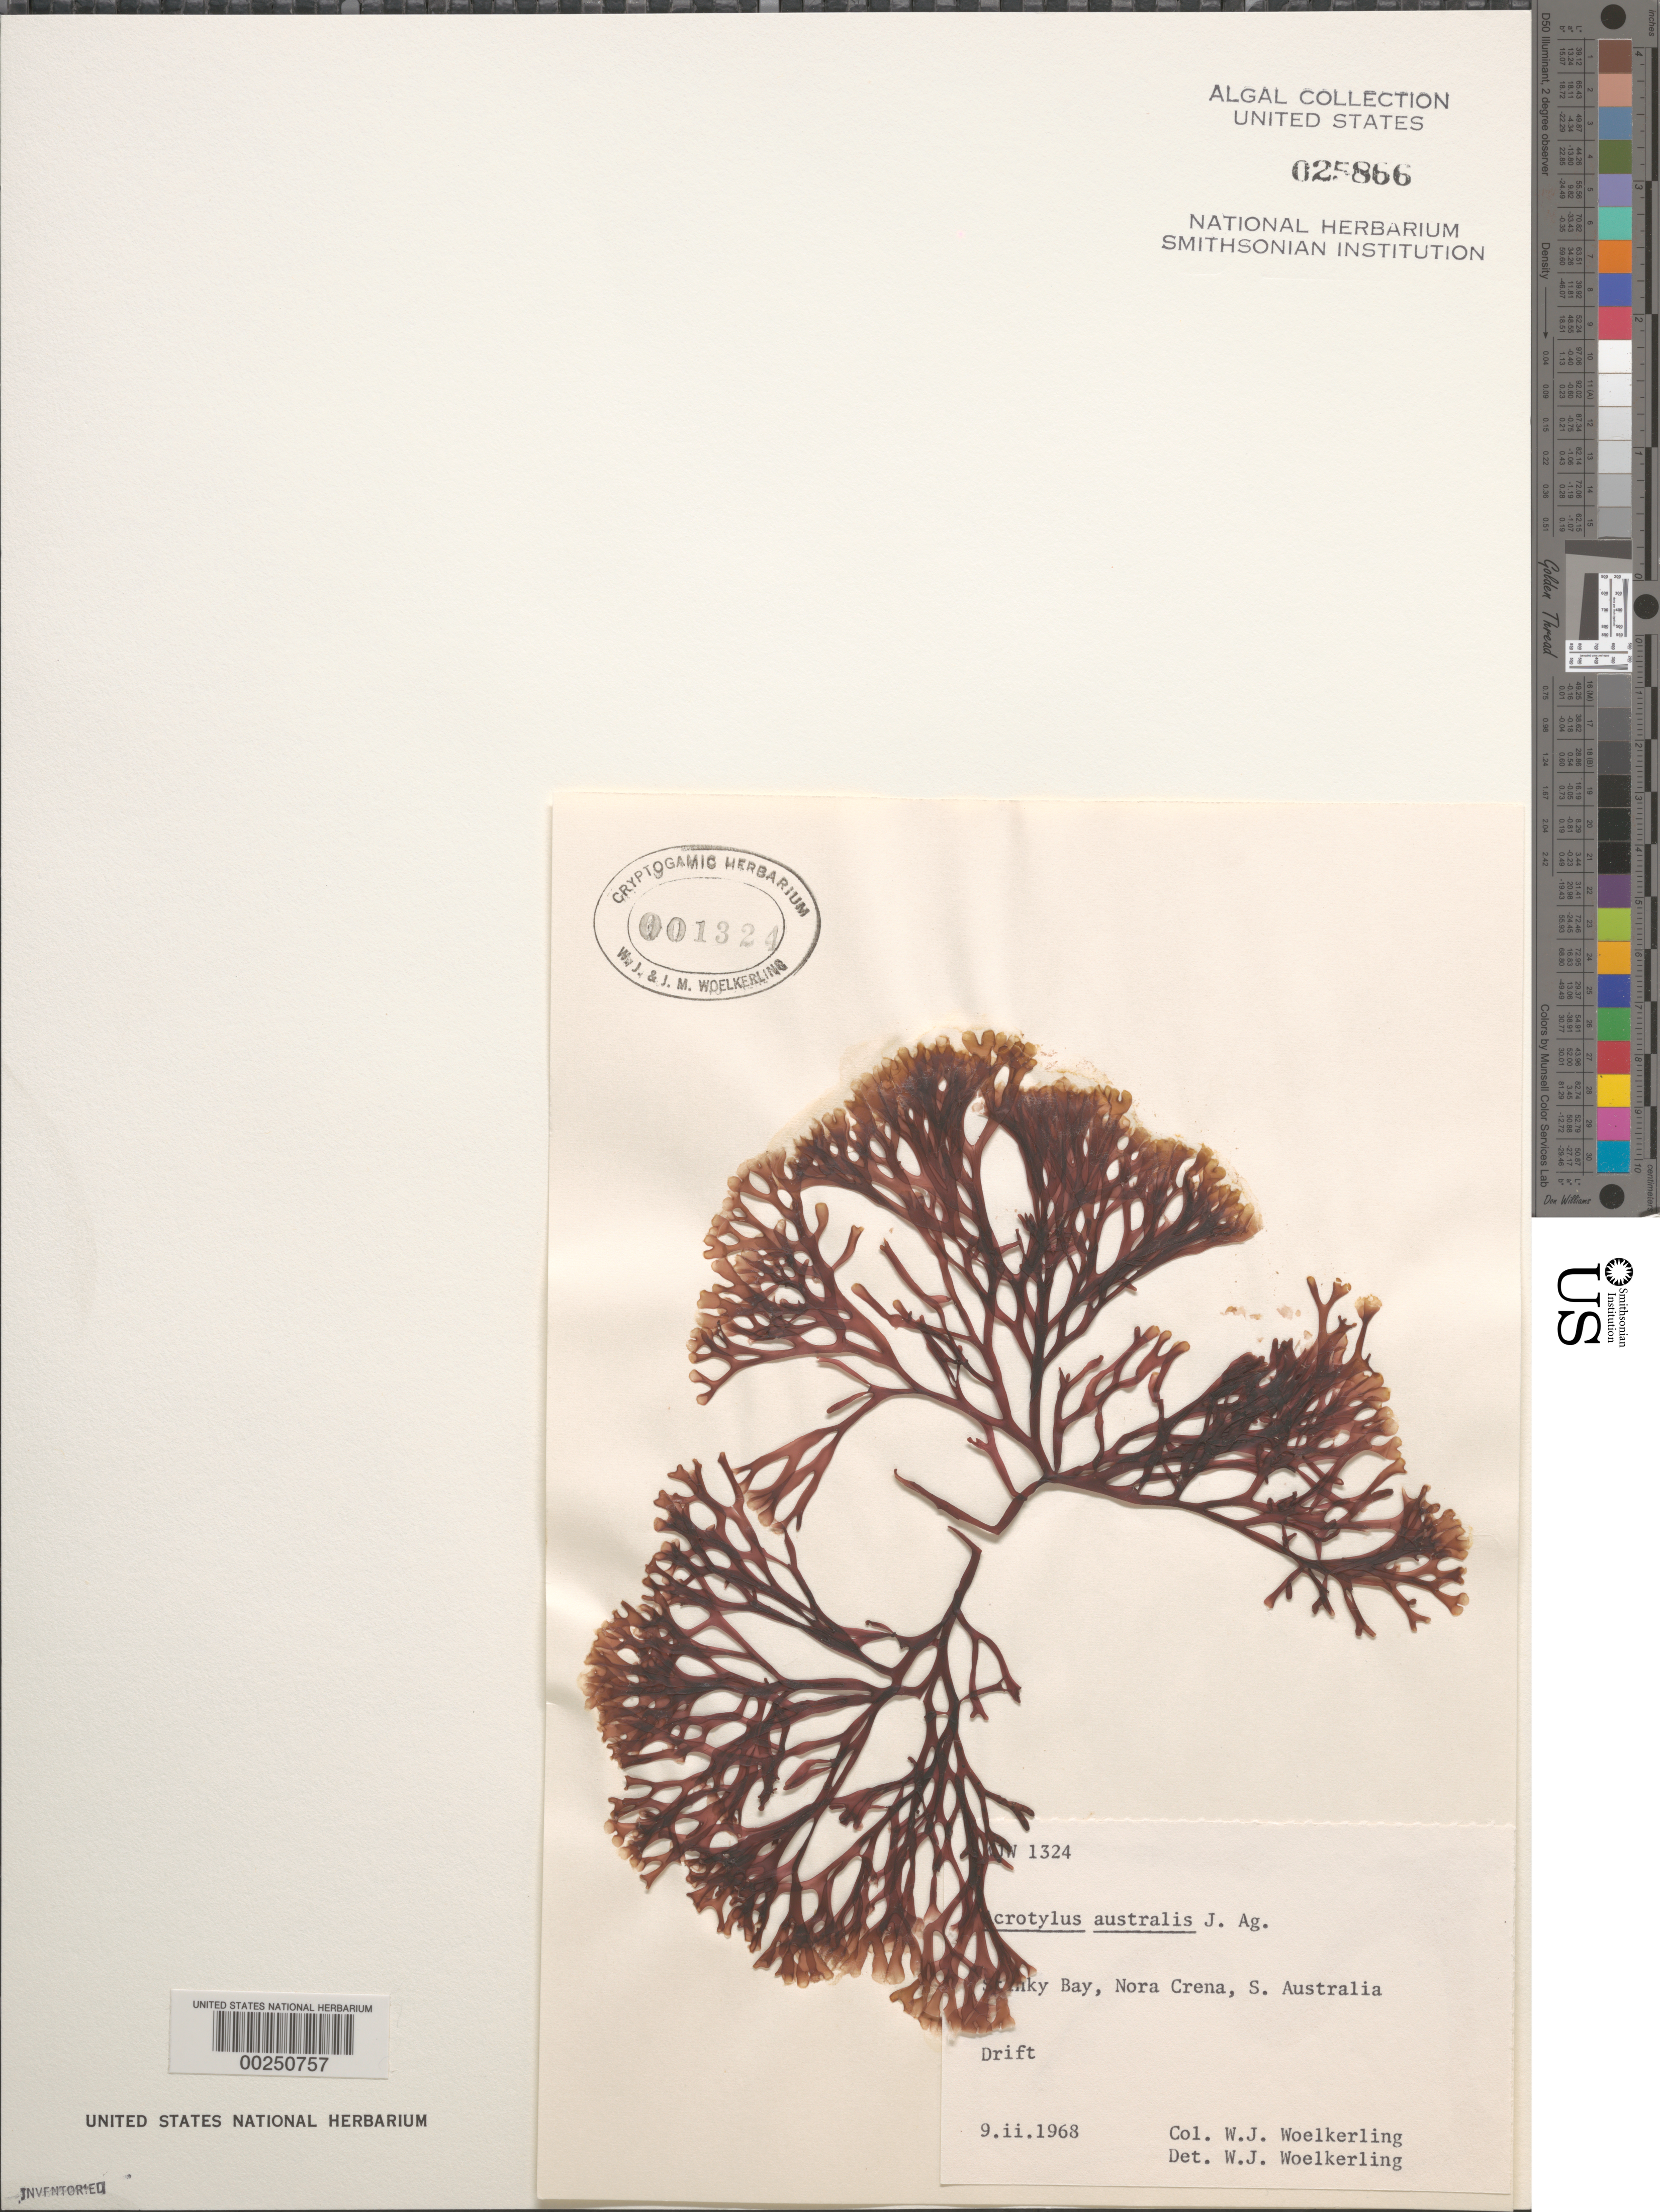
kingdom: Plantae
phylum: Rhodophyta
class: Florideophyceae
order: Gigartinales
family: Acrotylaceae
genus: Acrotylus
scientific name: Acrotylus australis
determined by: Woelkerling, W. J.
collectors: W. Woelkerling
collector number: WJW 1324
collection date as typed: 09 Feb 1968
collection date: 1968-02-09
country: Australia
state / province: South Australia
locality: Stinky bay, nora creina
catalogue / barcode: US 25866